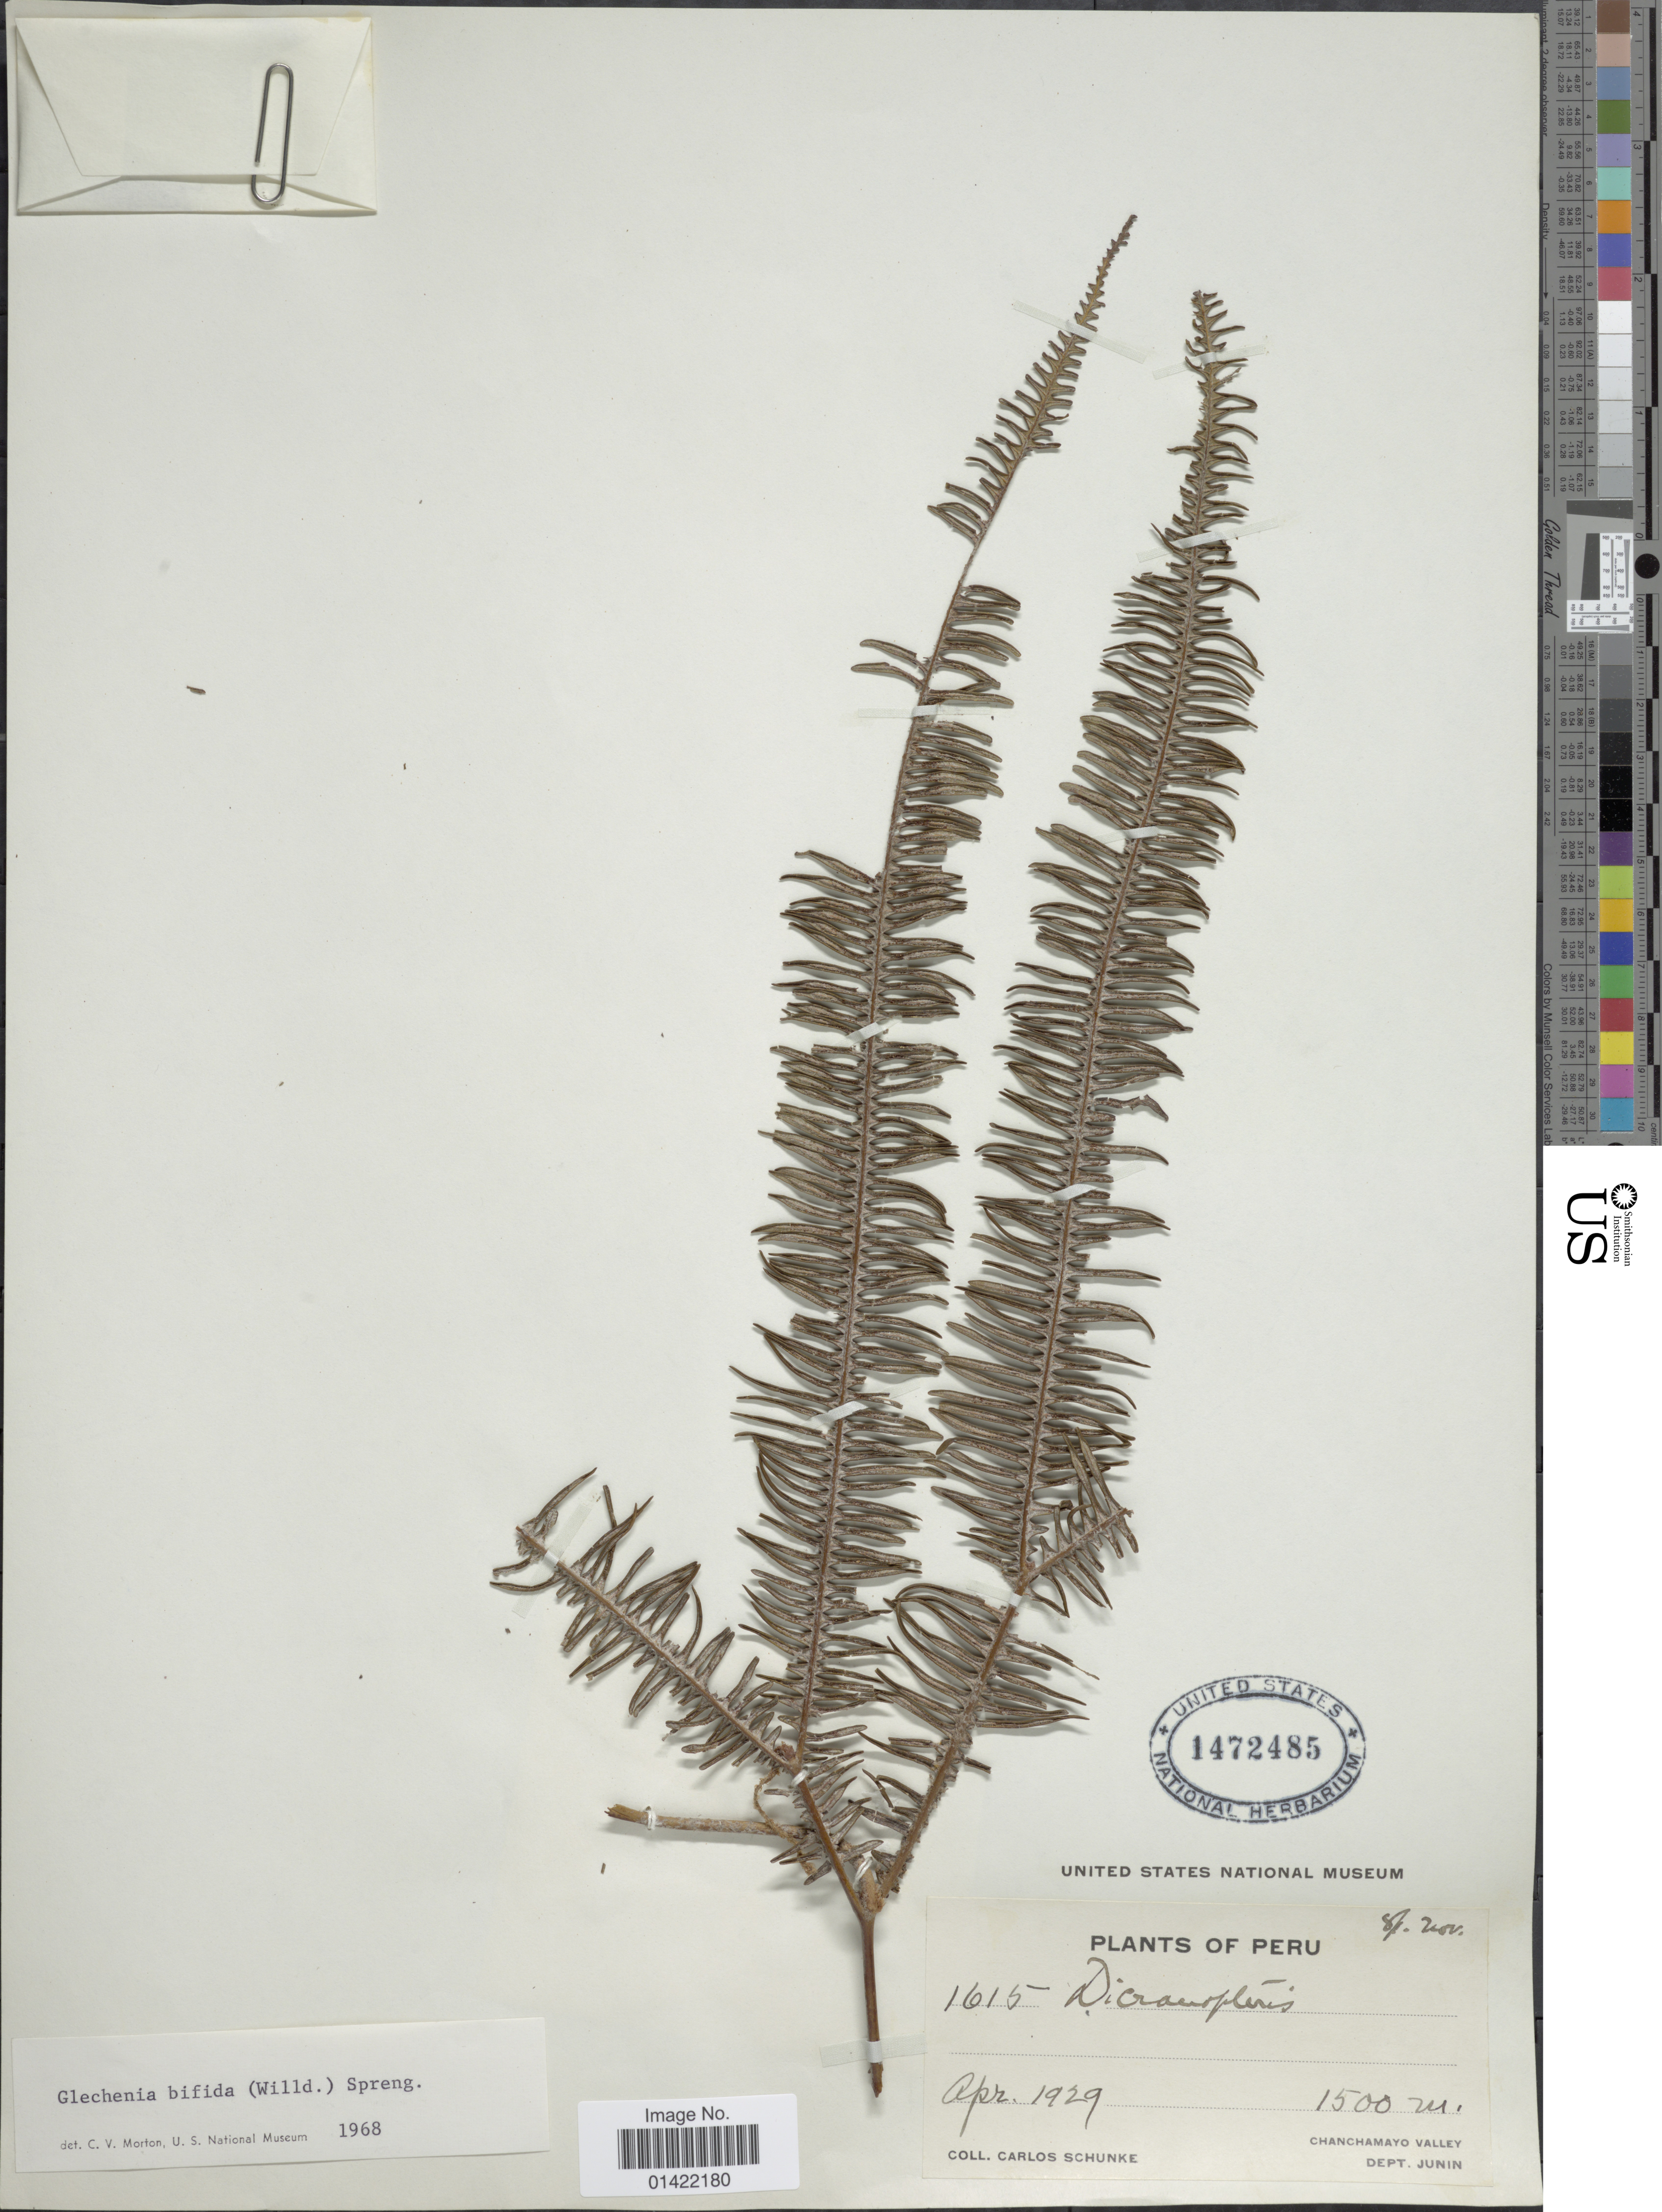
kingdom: Plantae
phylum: Tracheophyta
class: Polypodiopsida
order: Gleicheniales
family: Gleicheniaceae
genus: Sticherus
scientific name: Sticherus bifidus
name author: (Willd.) Ching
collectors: C. Schunke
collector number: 1615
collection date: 1929-04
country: Peru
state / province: Junín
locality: Chanchamayo Valley, Dept. Junin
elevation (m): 1500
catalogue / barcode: US 1472485